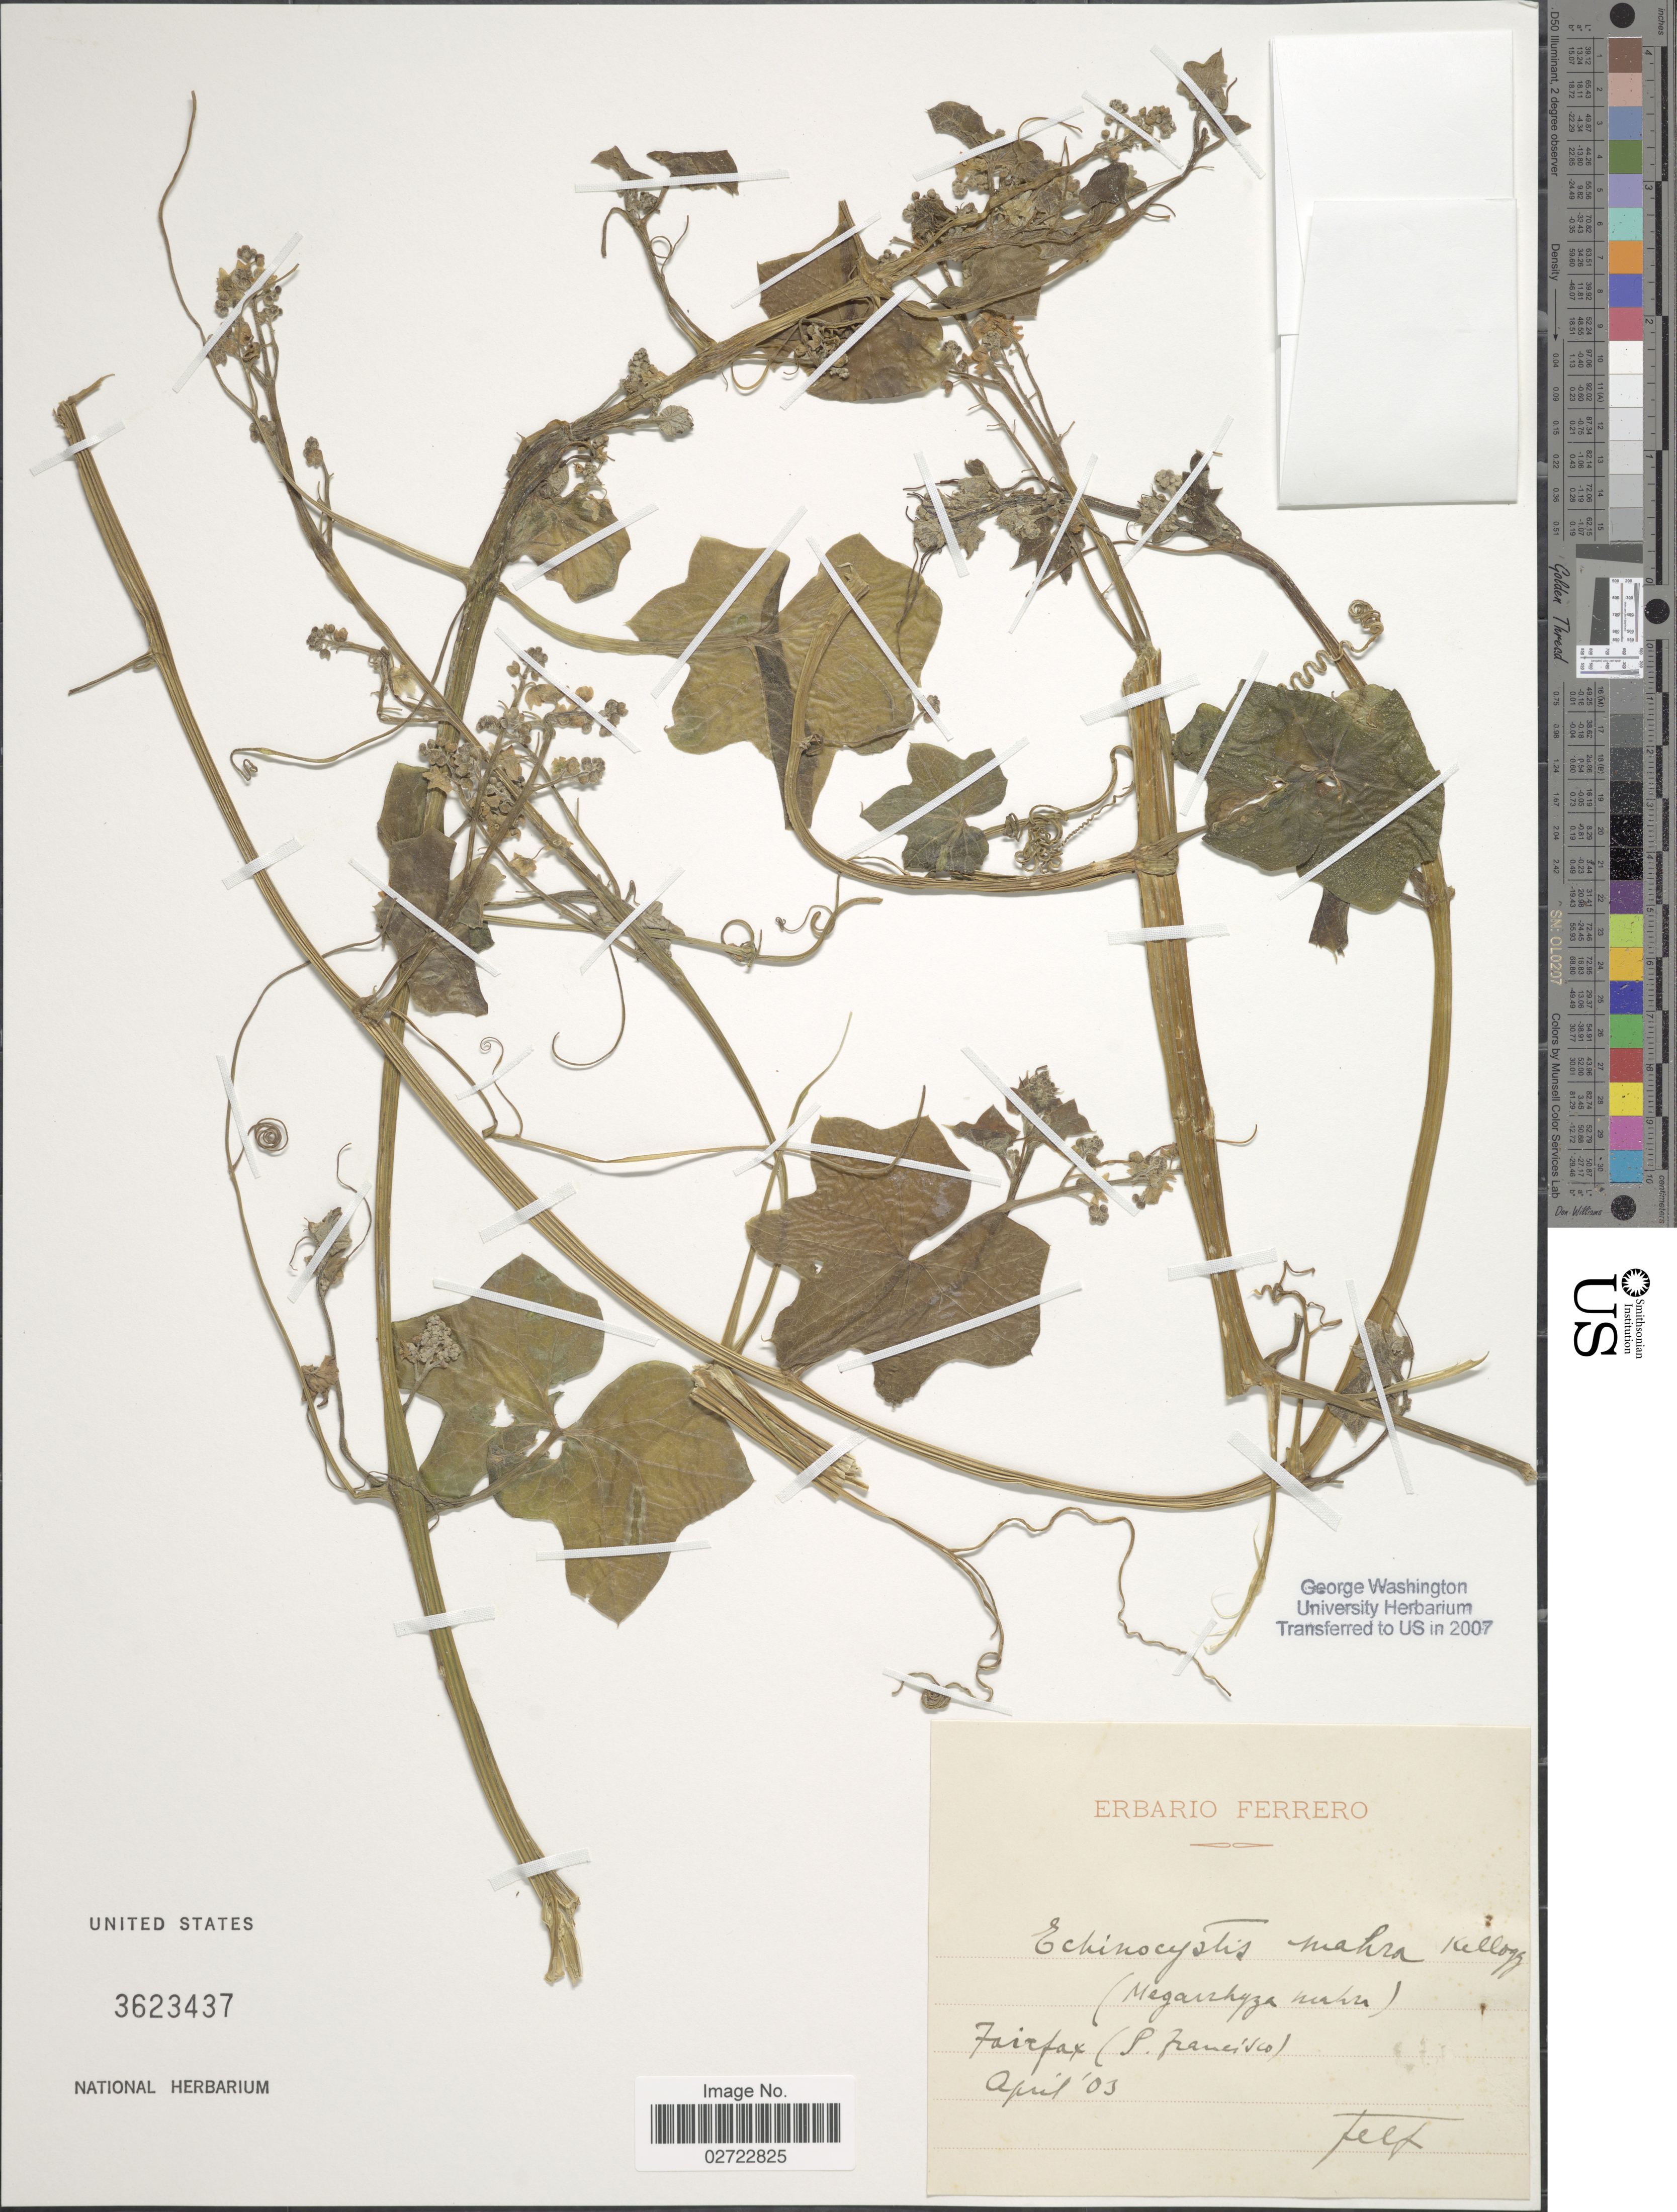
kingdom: Plantae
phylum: Tracheophyta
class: Magnoliopsida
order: Cucurbitales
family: Cucurbitaceae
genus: Echinocystis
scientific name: Echinocystis marah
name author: Cogn.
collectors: F. Ferrero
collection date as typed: Transcribed d/m/y: /4/3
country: United States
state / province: California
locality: Fairfax, (S. Francisco)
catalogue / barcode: US 3623437